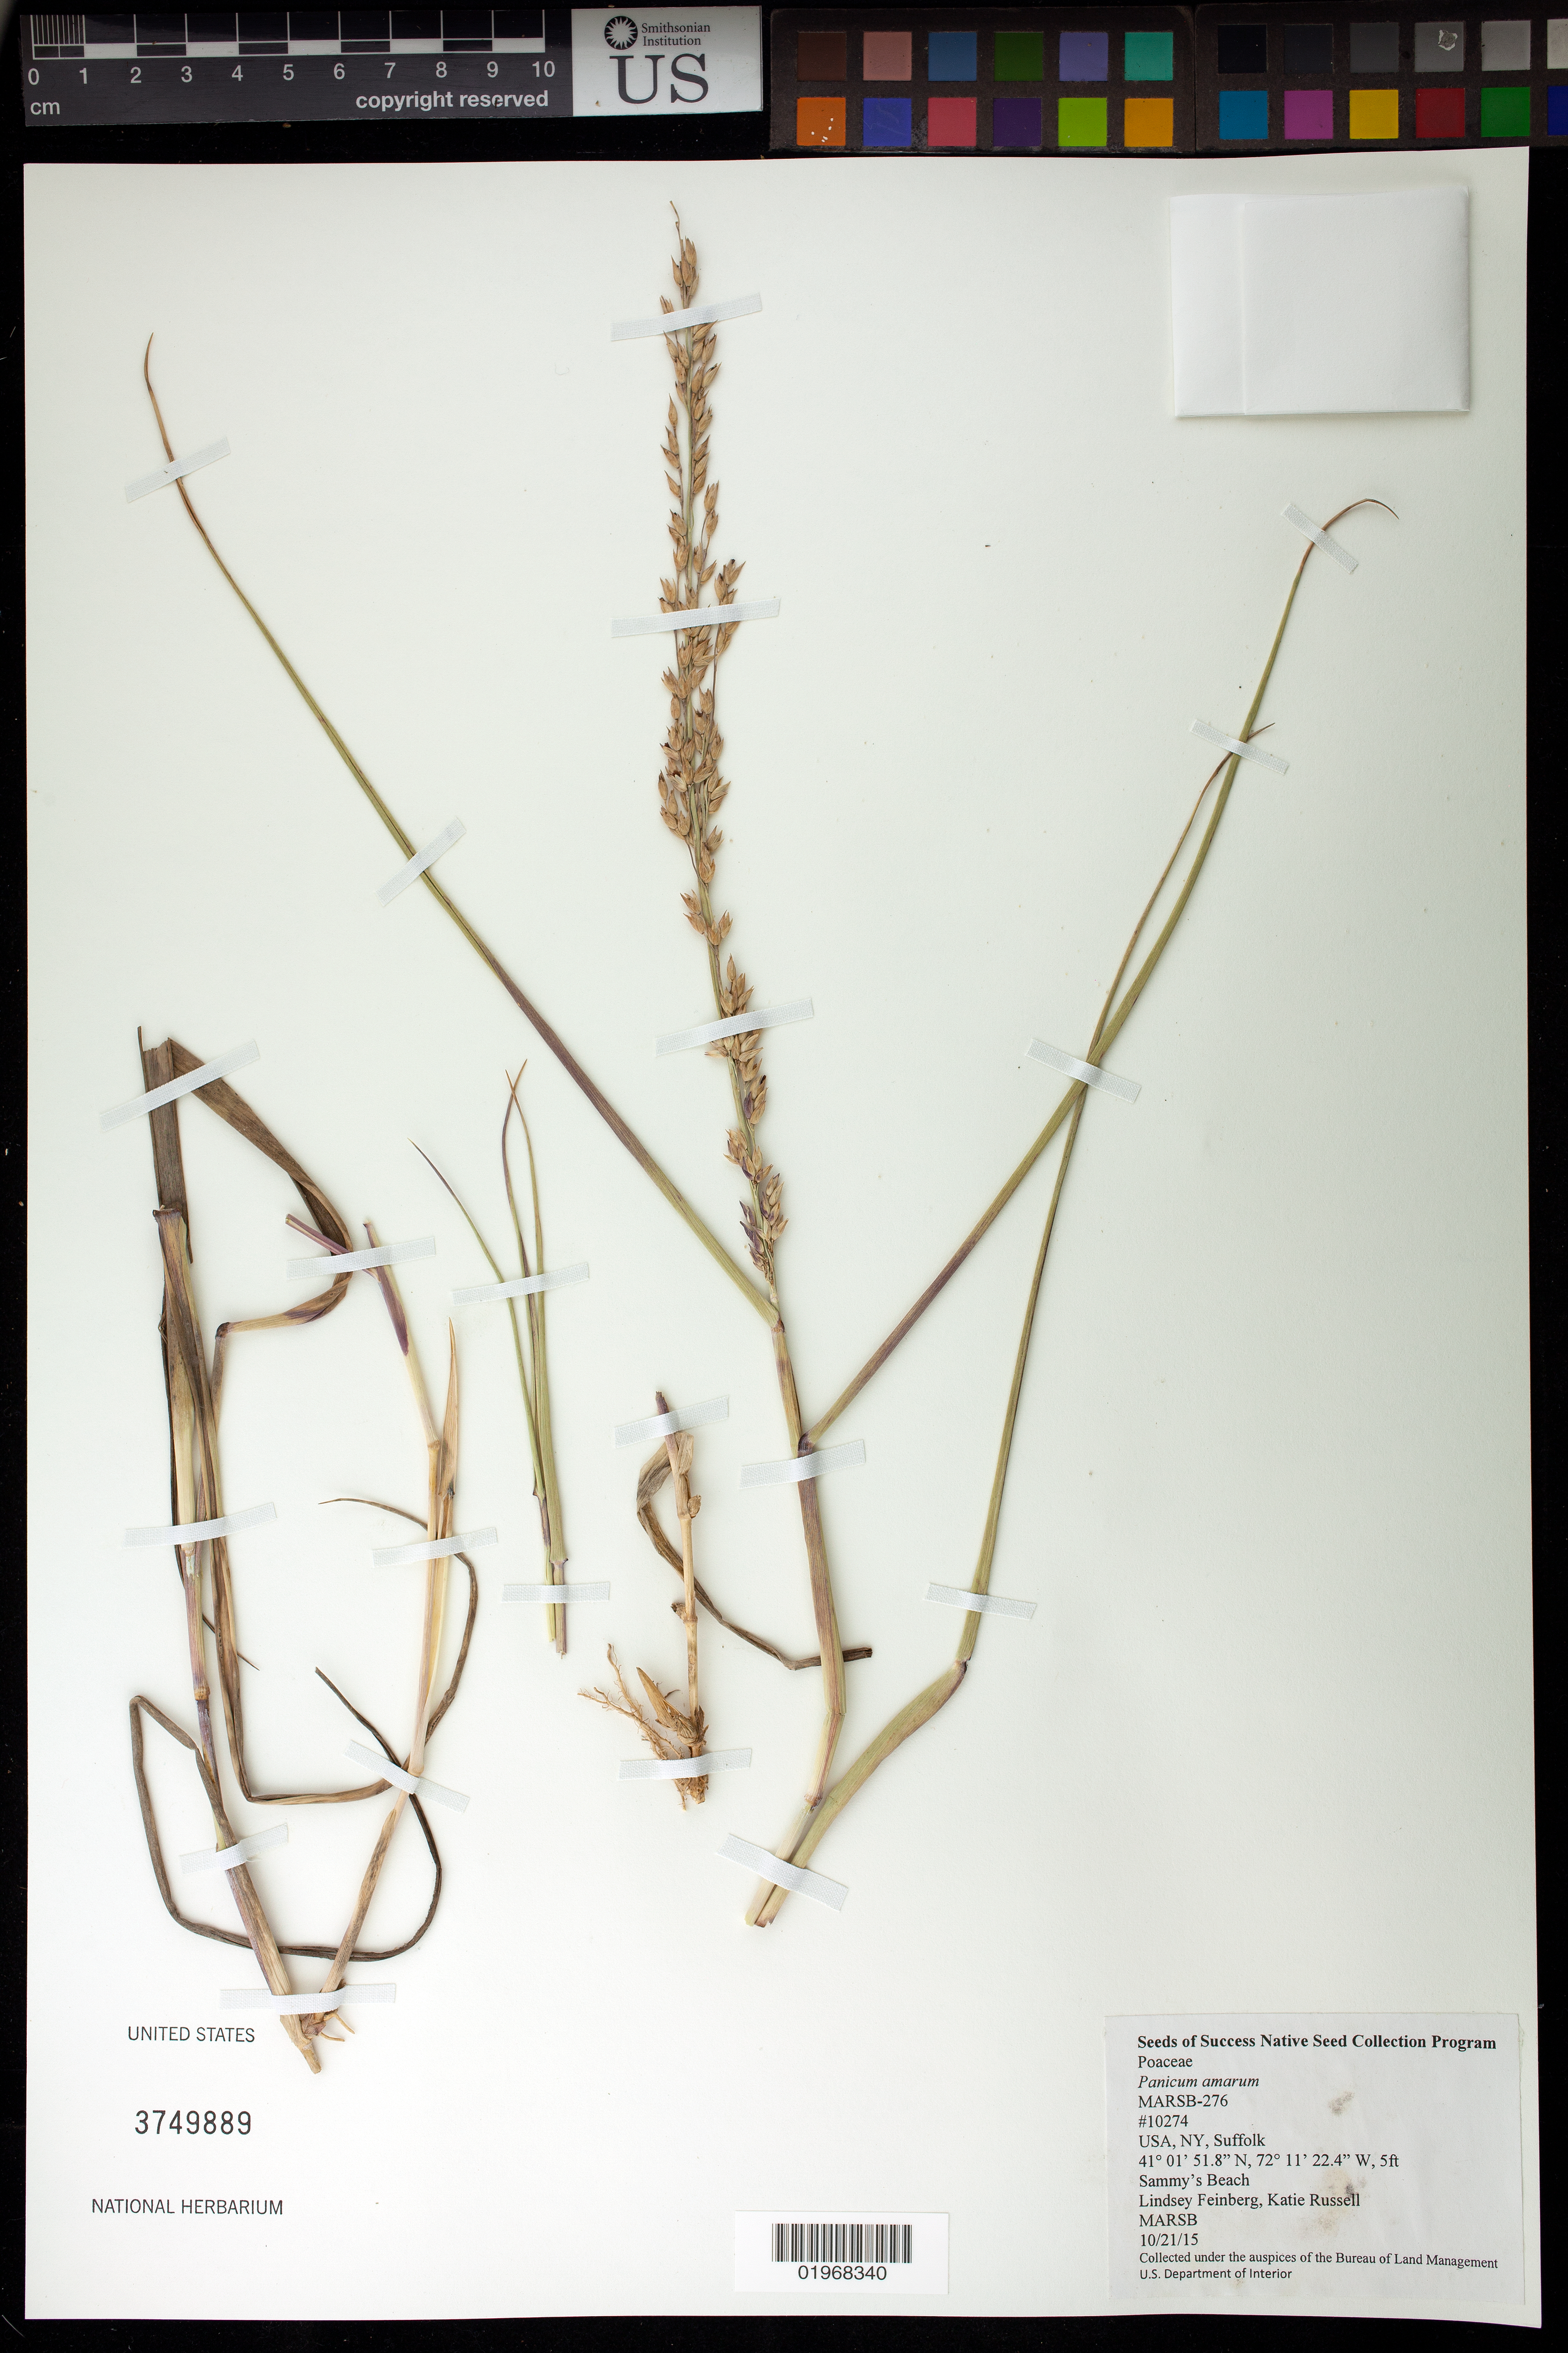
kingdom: Plantae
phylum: Tracheophyta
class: Liliopsida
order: Poales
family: Poaceae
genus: Panicum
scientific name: Panicum amarum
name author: Elliott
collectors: L. Feinberg & K. Russell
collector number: MARSB-276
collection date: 2015-10-21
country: United States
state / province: New York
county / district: Suffolk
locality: Sammys Beach, Beaches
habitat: North Atlantic Coastal Shrub & Grass Dune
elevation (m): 2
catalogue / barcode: US 3749889